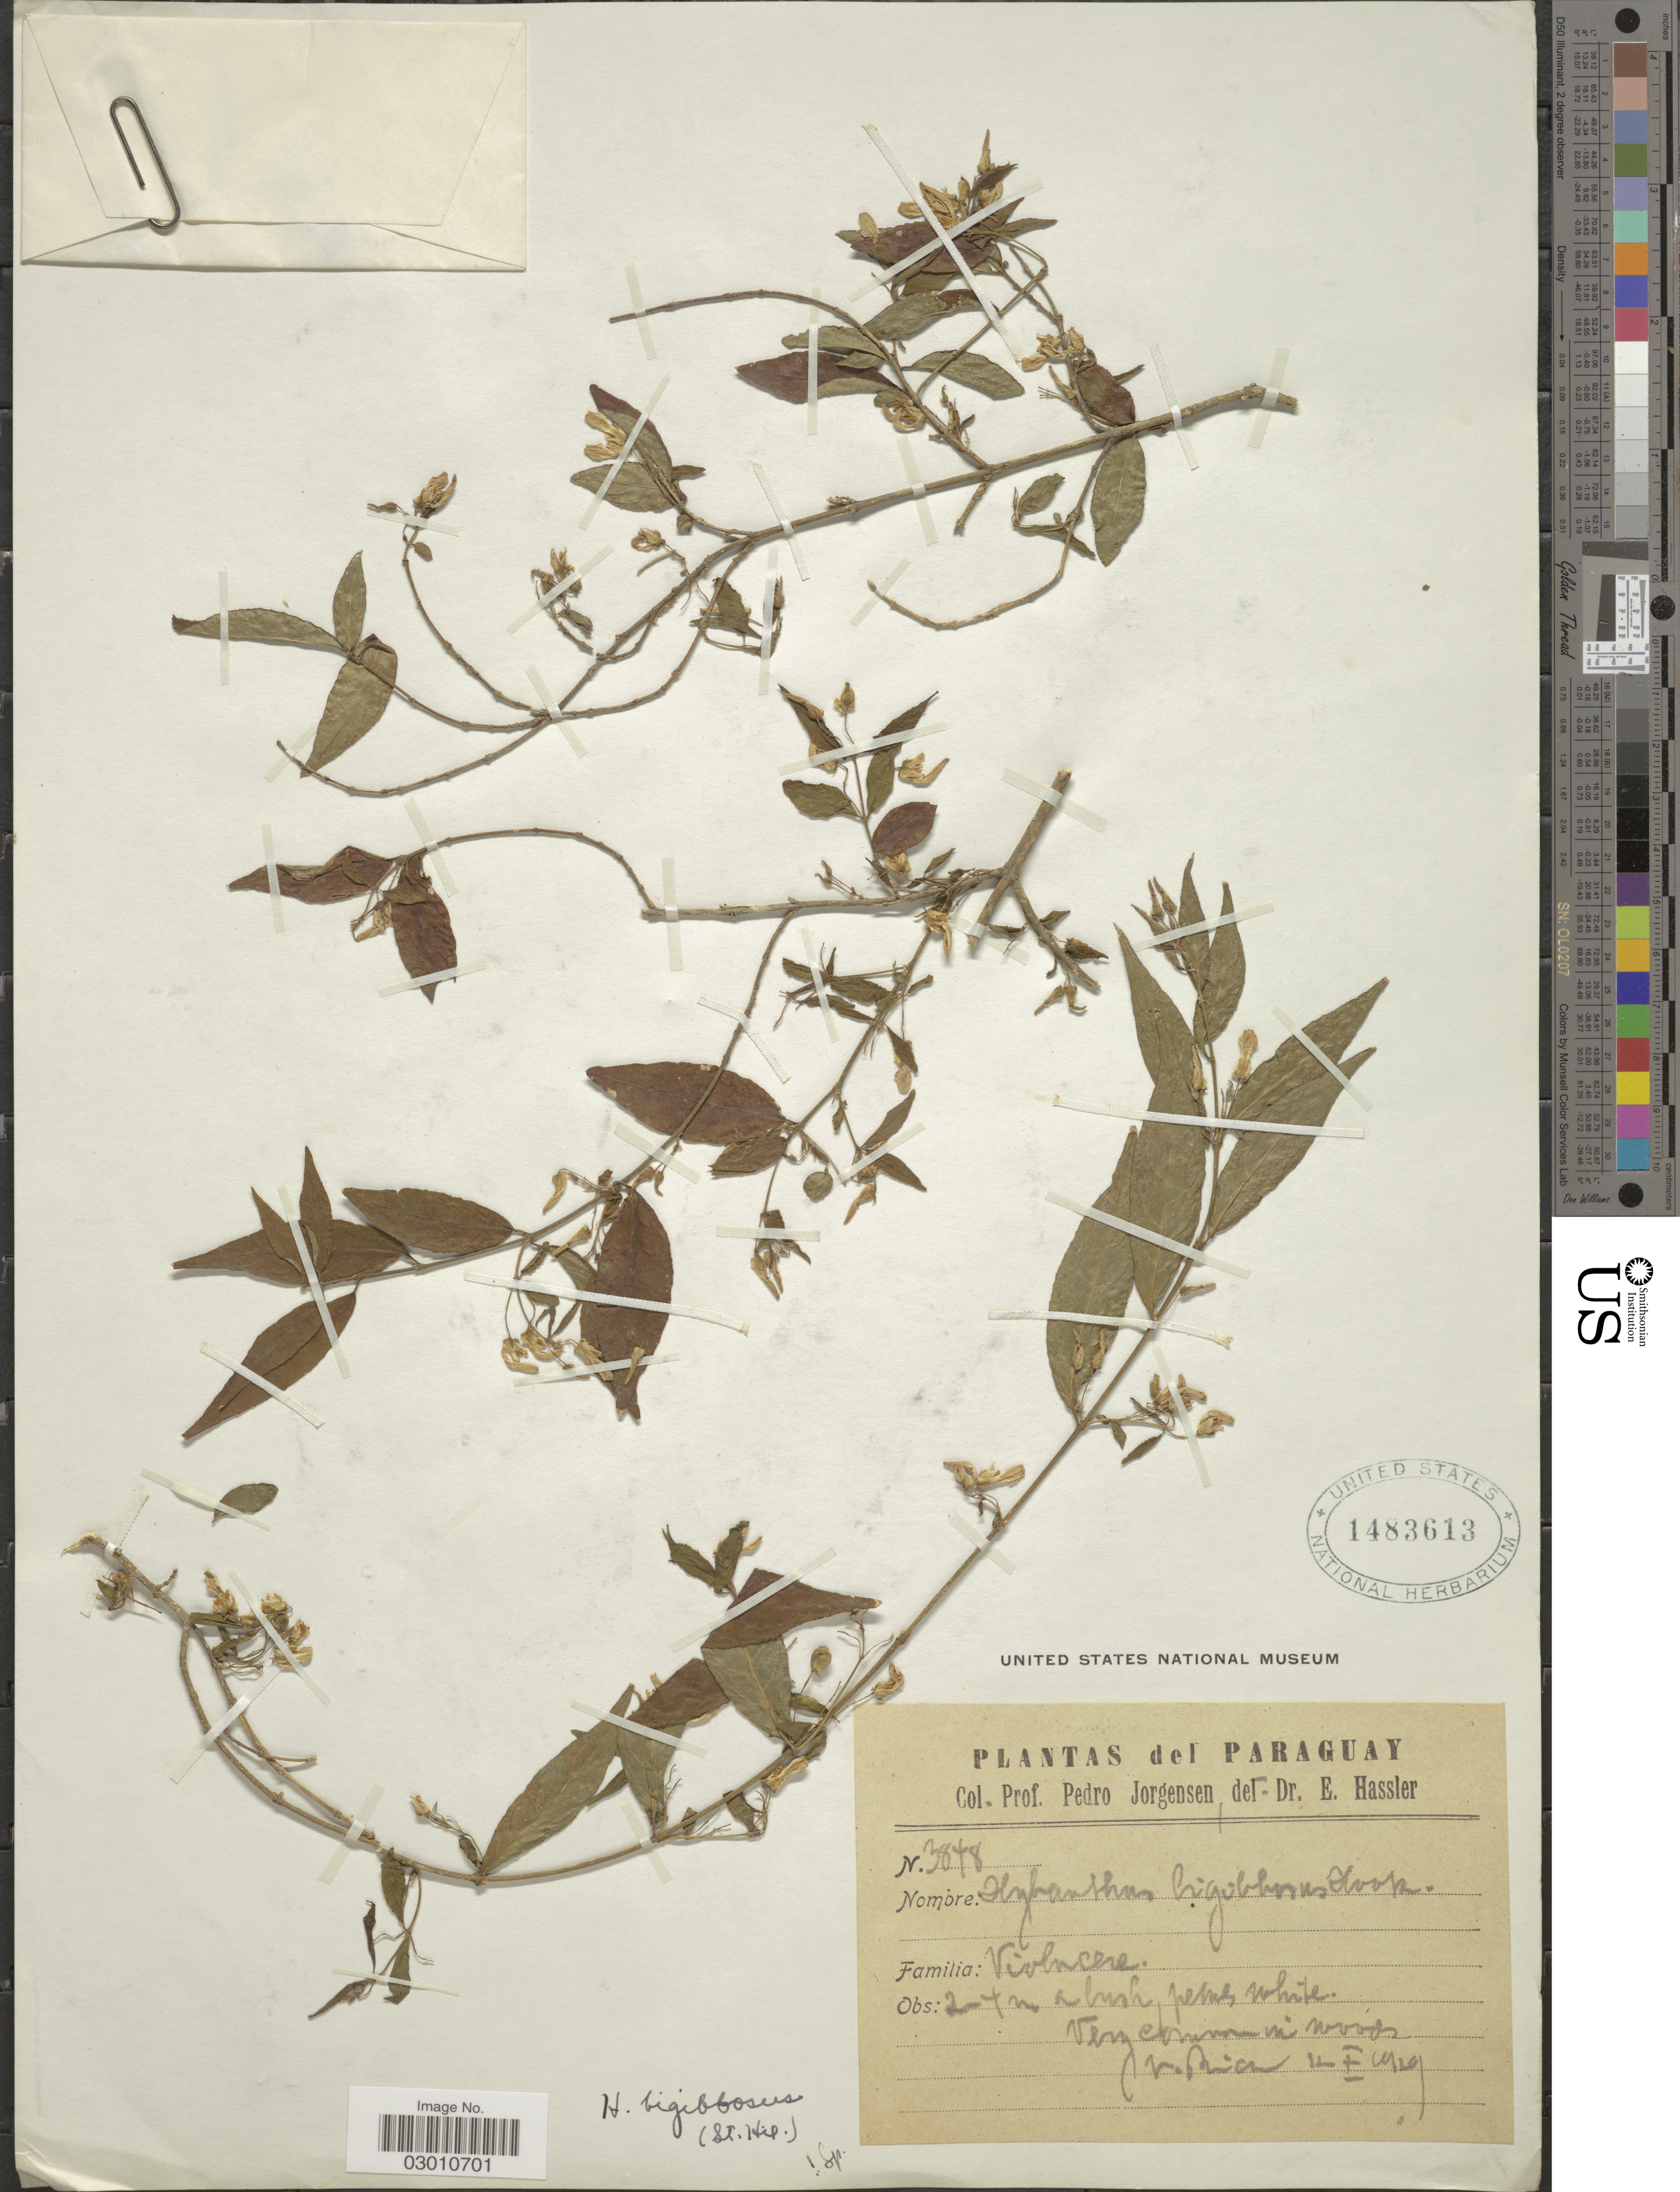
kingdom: Plantae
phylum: Tracheophyta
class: Magnoliopsida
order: Malpighiales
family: Violaceae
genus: Pombalia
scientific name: Pombalia bigibbosa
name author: (A. St.-Hil.) Paula-Souza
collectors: P. Jörgensen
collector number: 3048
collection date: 1920-10-12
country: Paraguay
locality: Vegetrium in woods (V. Rica).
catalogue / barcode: US 1483613